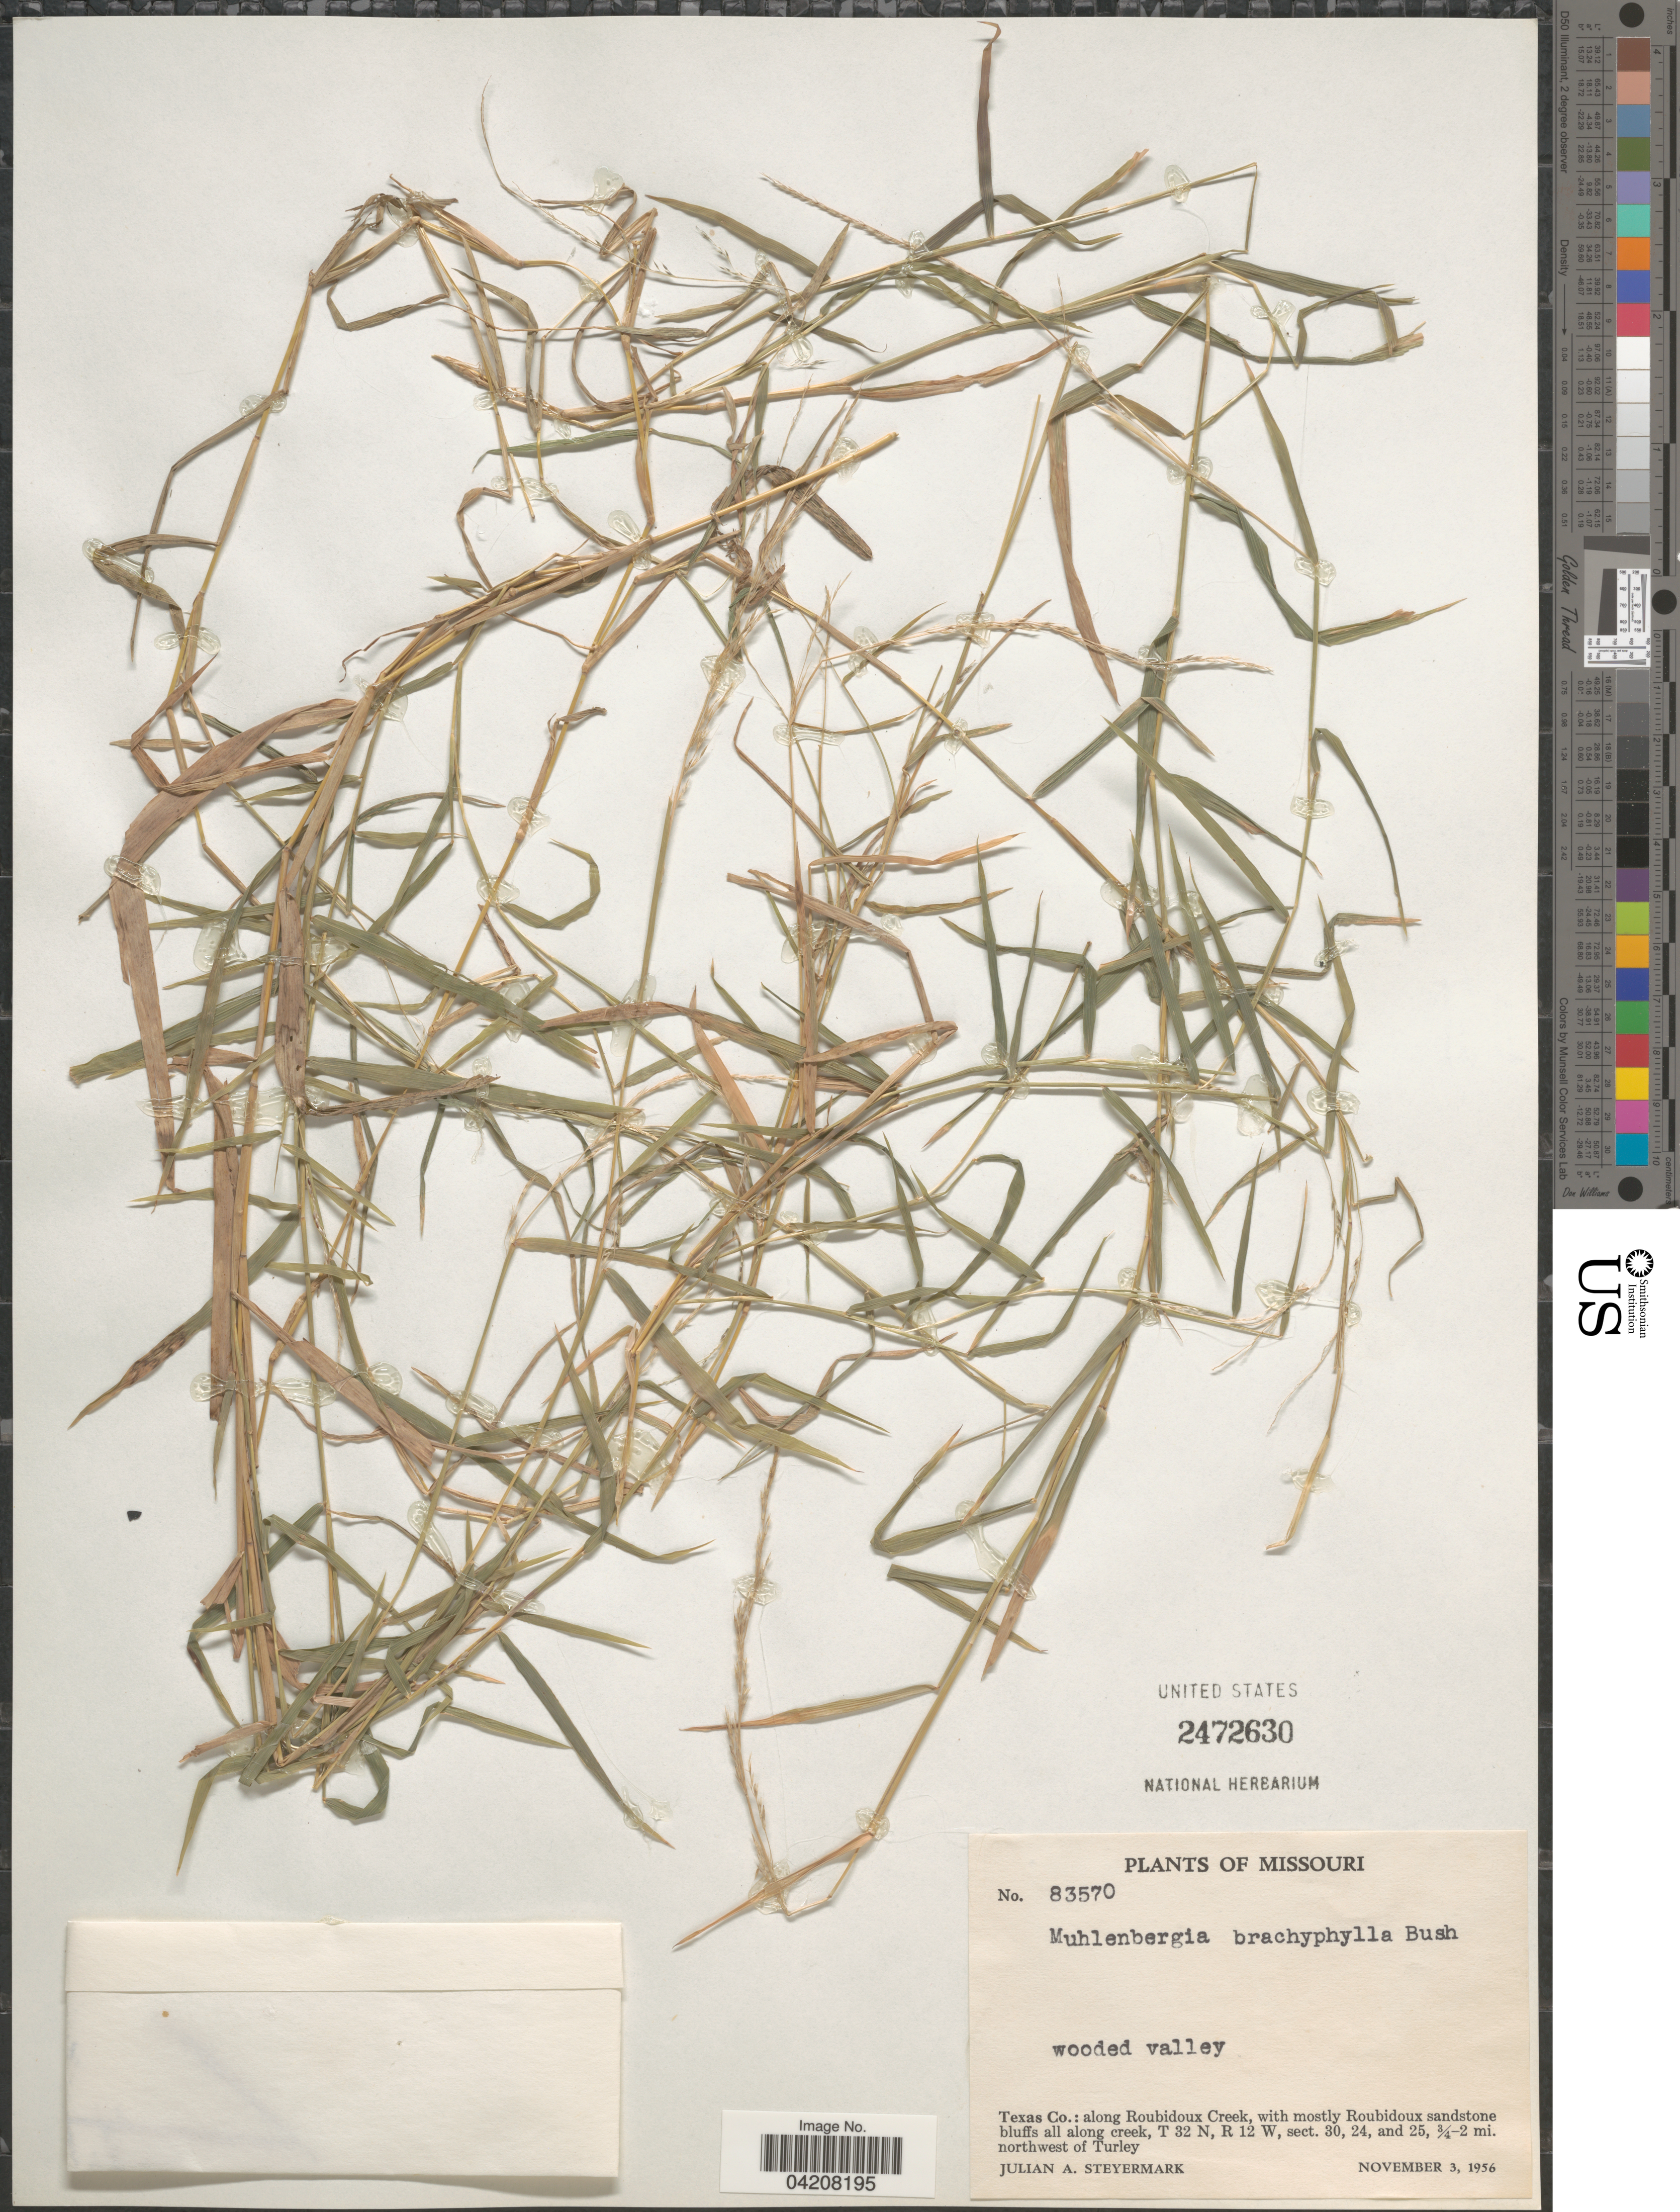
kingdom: Plantae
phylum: Tracheophyta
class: Liliopsida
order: Poales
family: Poaceae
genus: Muhlenbergia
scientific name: Muhlenbergia bushii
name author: R.W. Pohl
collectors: J. Steyermark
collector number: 83570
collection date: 1956-11-03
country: United States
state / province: Missouri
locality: Wooded valley. Texas Co.: along Roubidoux Creek, with mostly Roubidoux sandstone bluffs all along creek, T 32 N, R 12 W, sect. 30, 24, and 25, ¾-2 mi. northwest of Turley.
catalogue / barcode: US 2472630